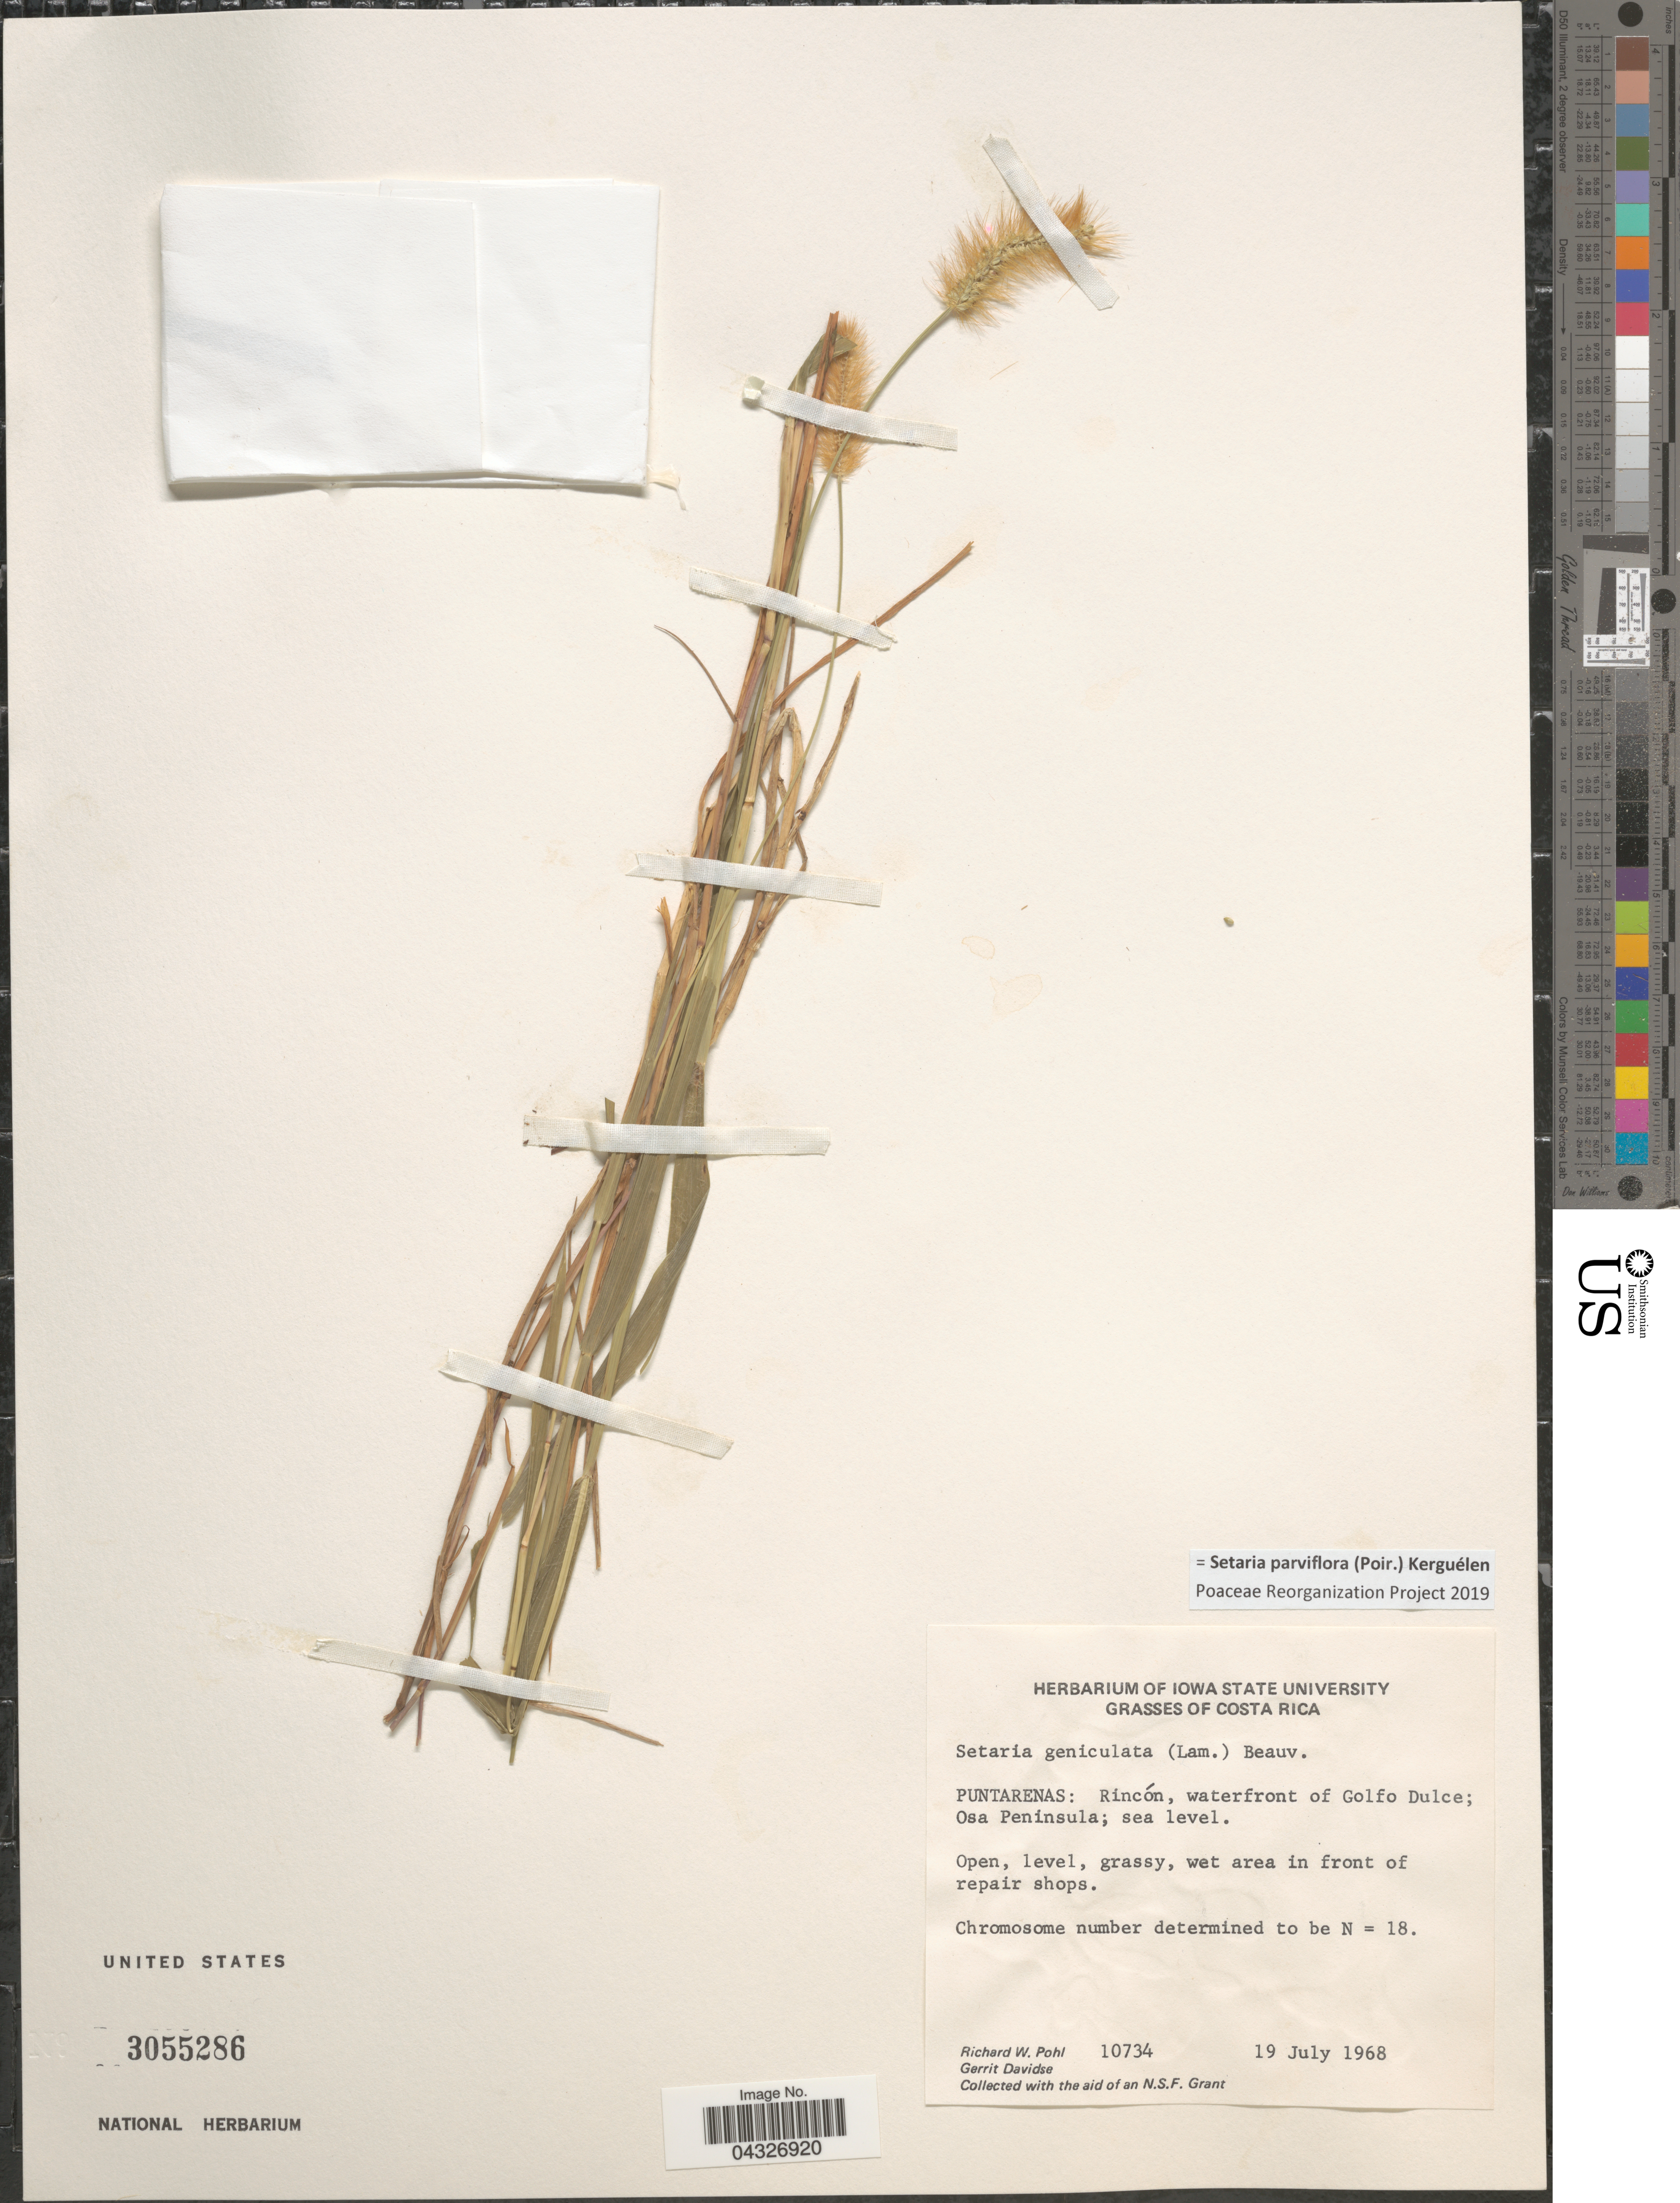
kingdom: Plantae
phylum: Tracheophyta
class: Liliopsida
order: Poales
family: Poaceae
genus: Setaria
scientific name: Setaria parviflora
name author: (Poir.) Kerguélen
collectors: R. W. Pohl & G. Davidse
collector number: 10734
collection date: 1968-07-19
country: Costa Rica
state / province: Puntarenas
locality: Rincón, waterfront of Golfo Dulce; Osa Peninsula.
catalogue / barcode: US 3055286